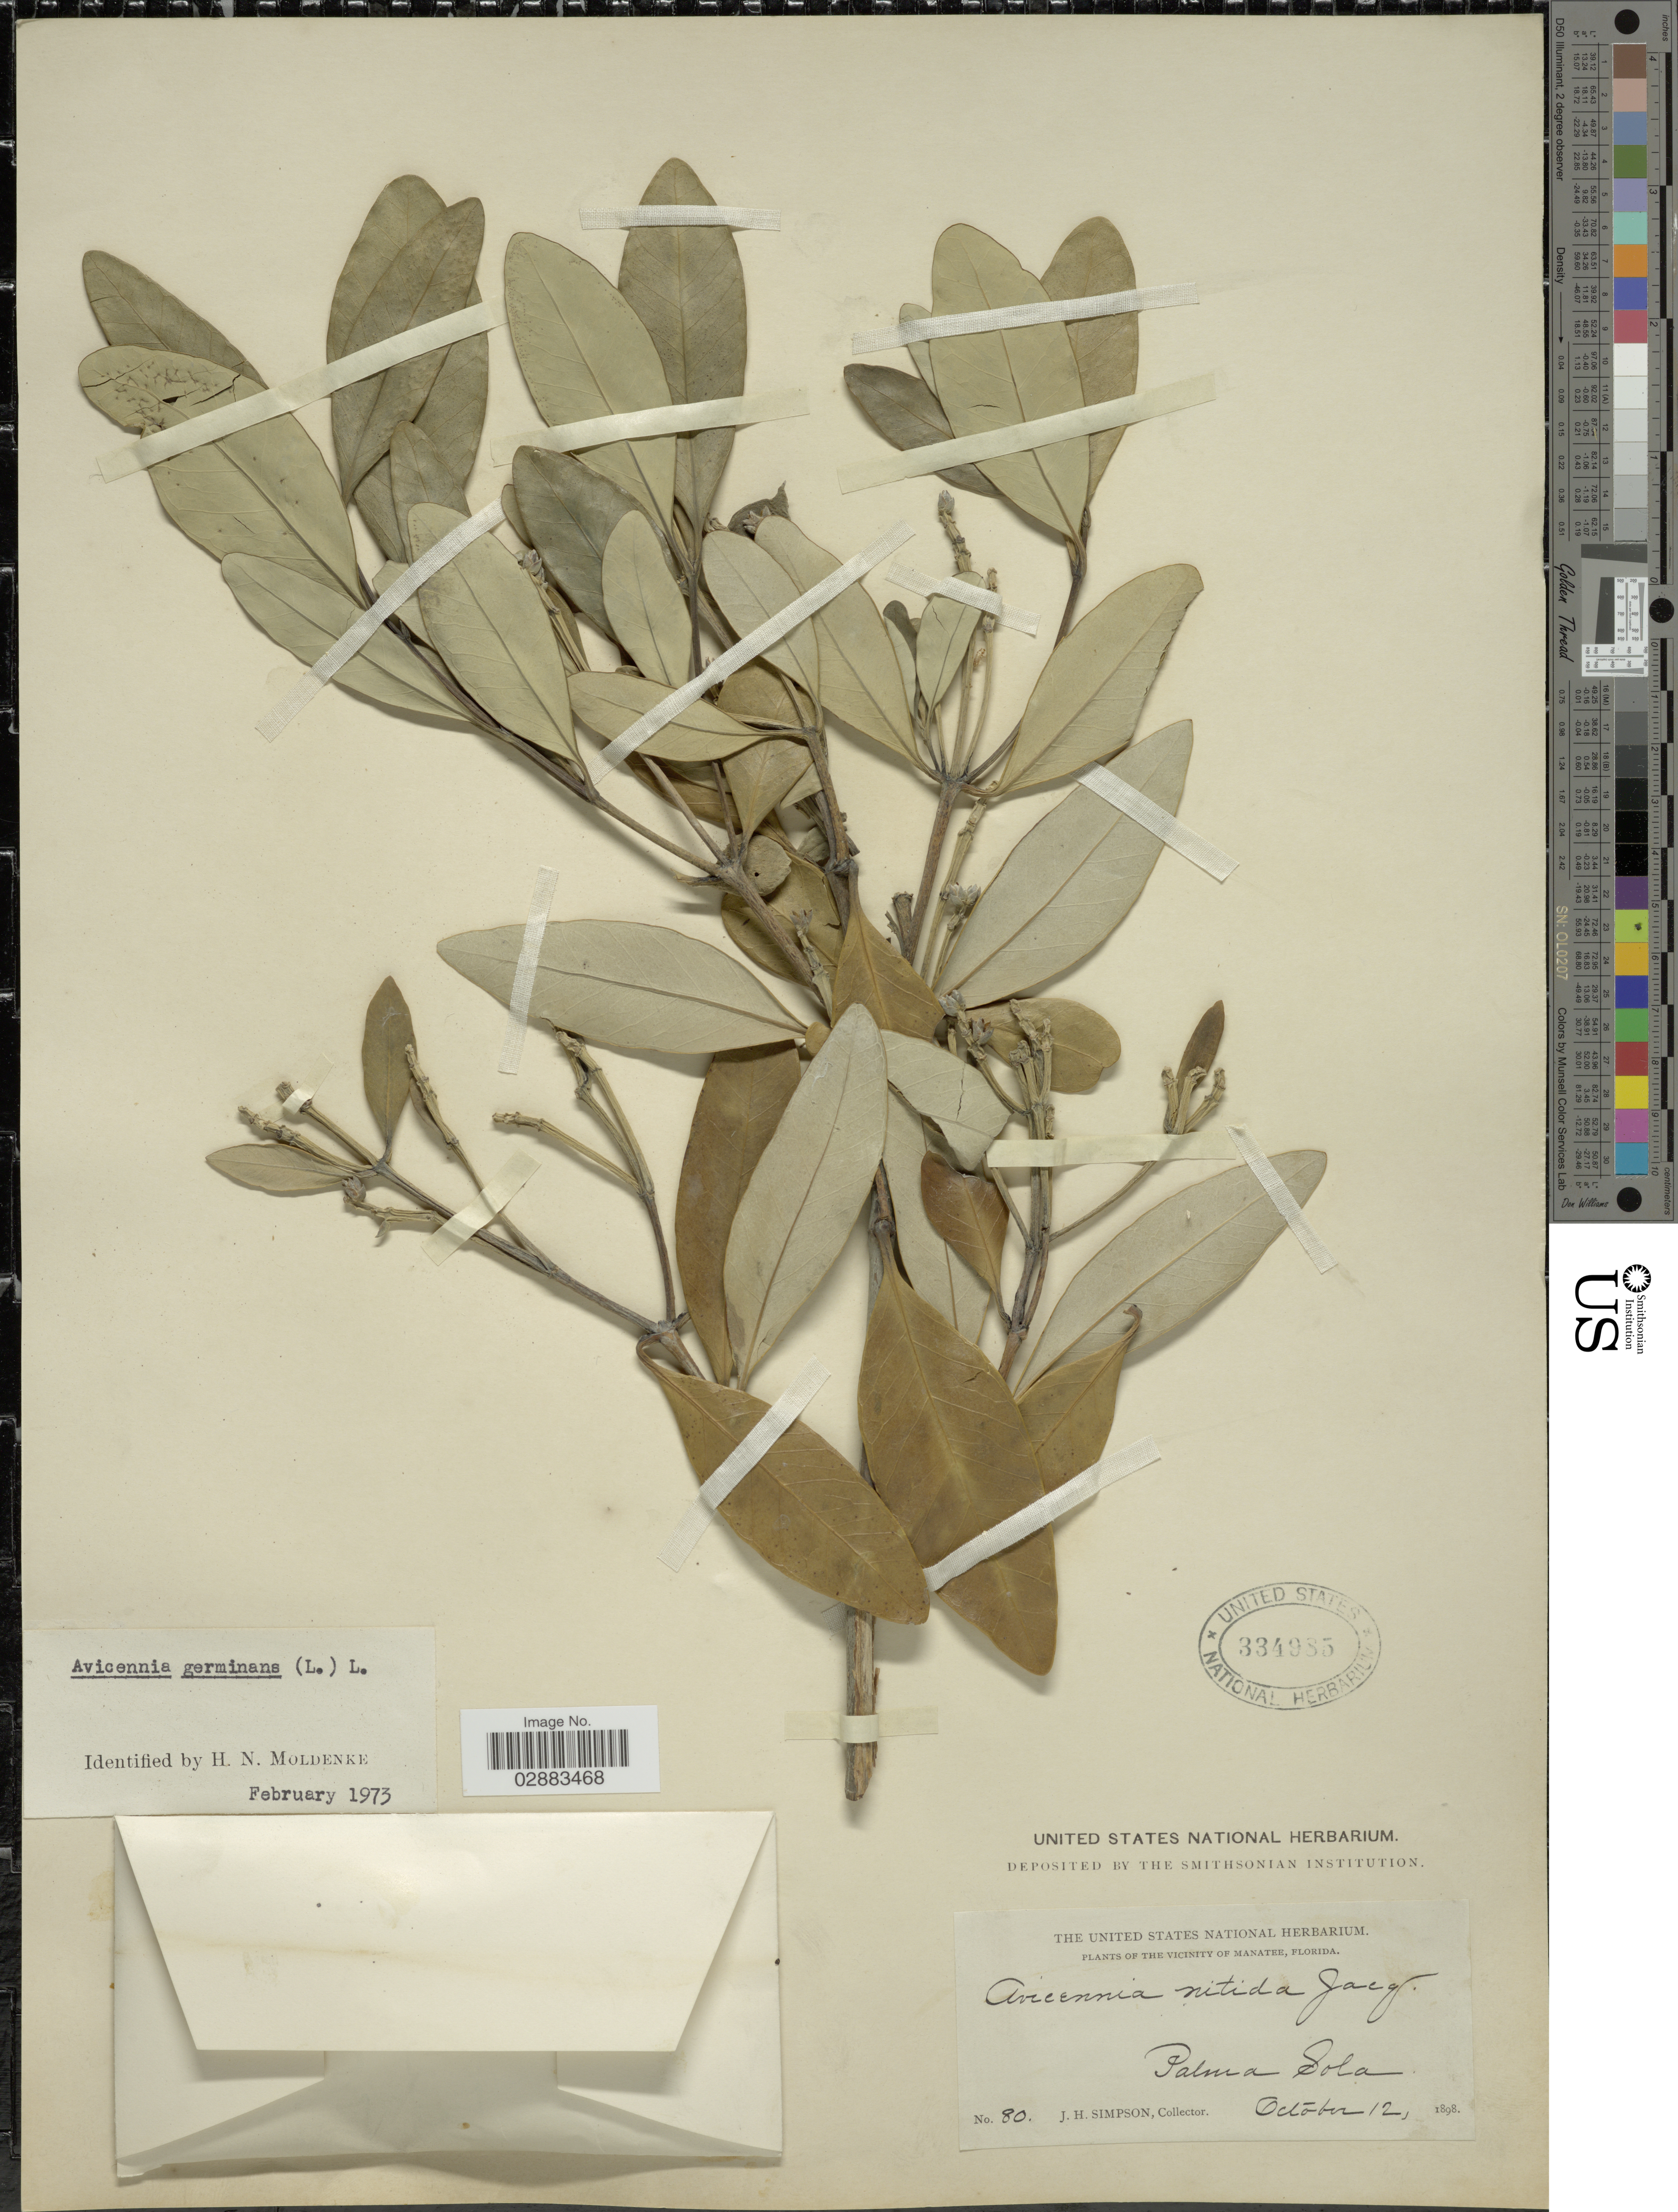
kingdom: Plantae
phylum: Tracheophyta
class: Magnoliopsida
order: Lamiales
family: Acanthaceae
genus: Avicennia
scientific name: Avicennia germinans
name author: (L.) L.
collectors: J. H. Simpson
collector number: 80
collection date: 1898-10-12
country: United States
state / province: Florida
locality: The vicinity of Manatee, Palma Sola.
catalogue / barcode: US 334985